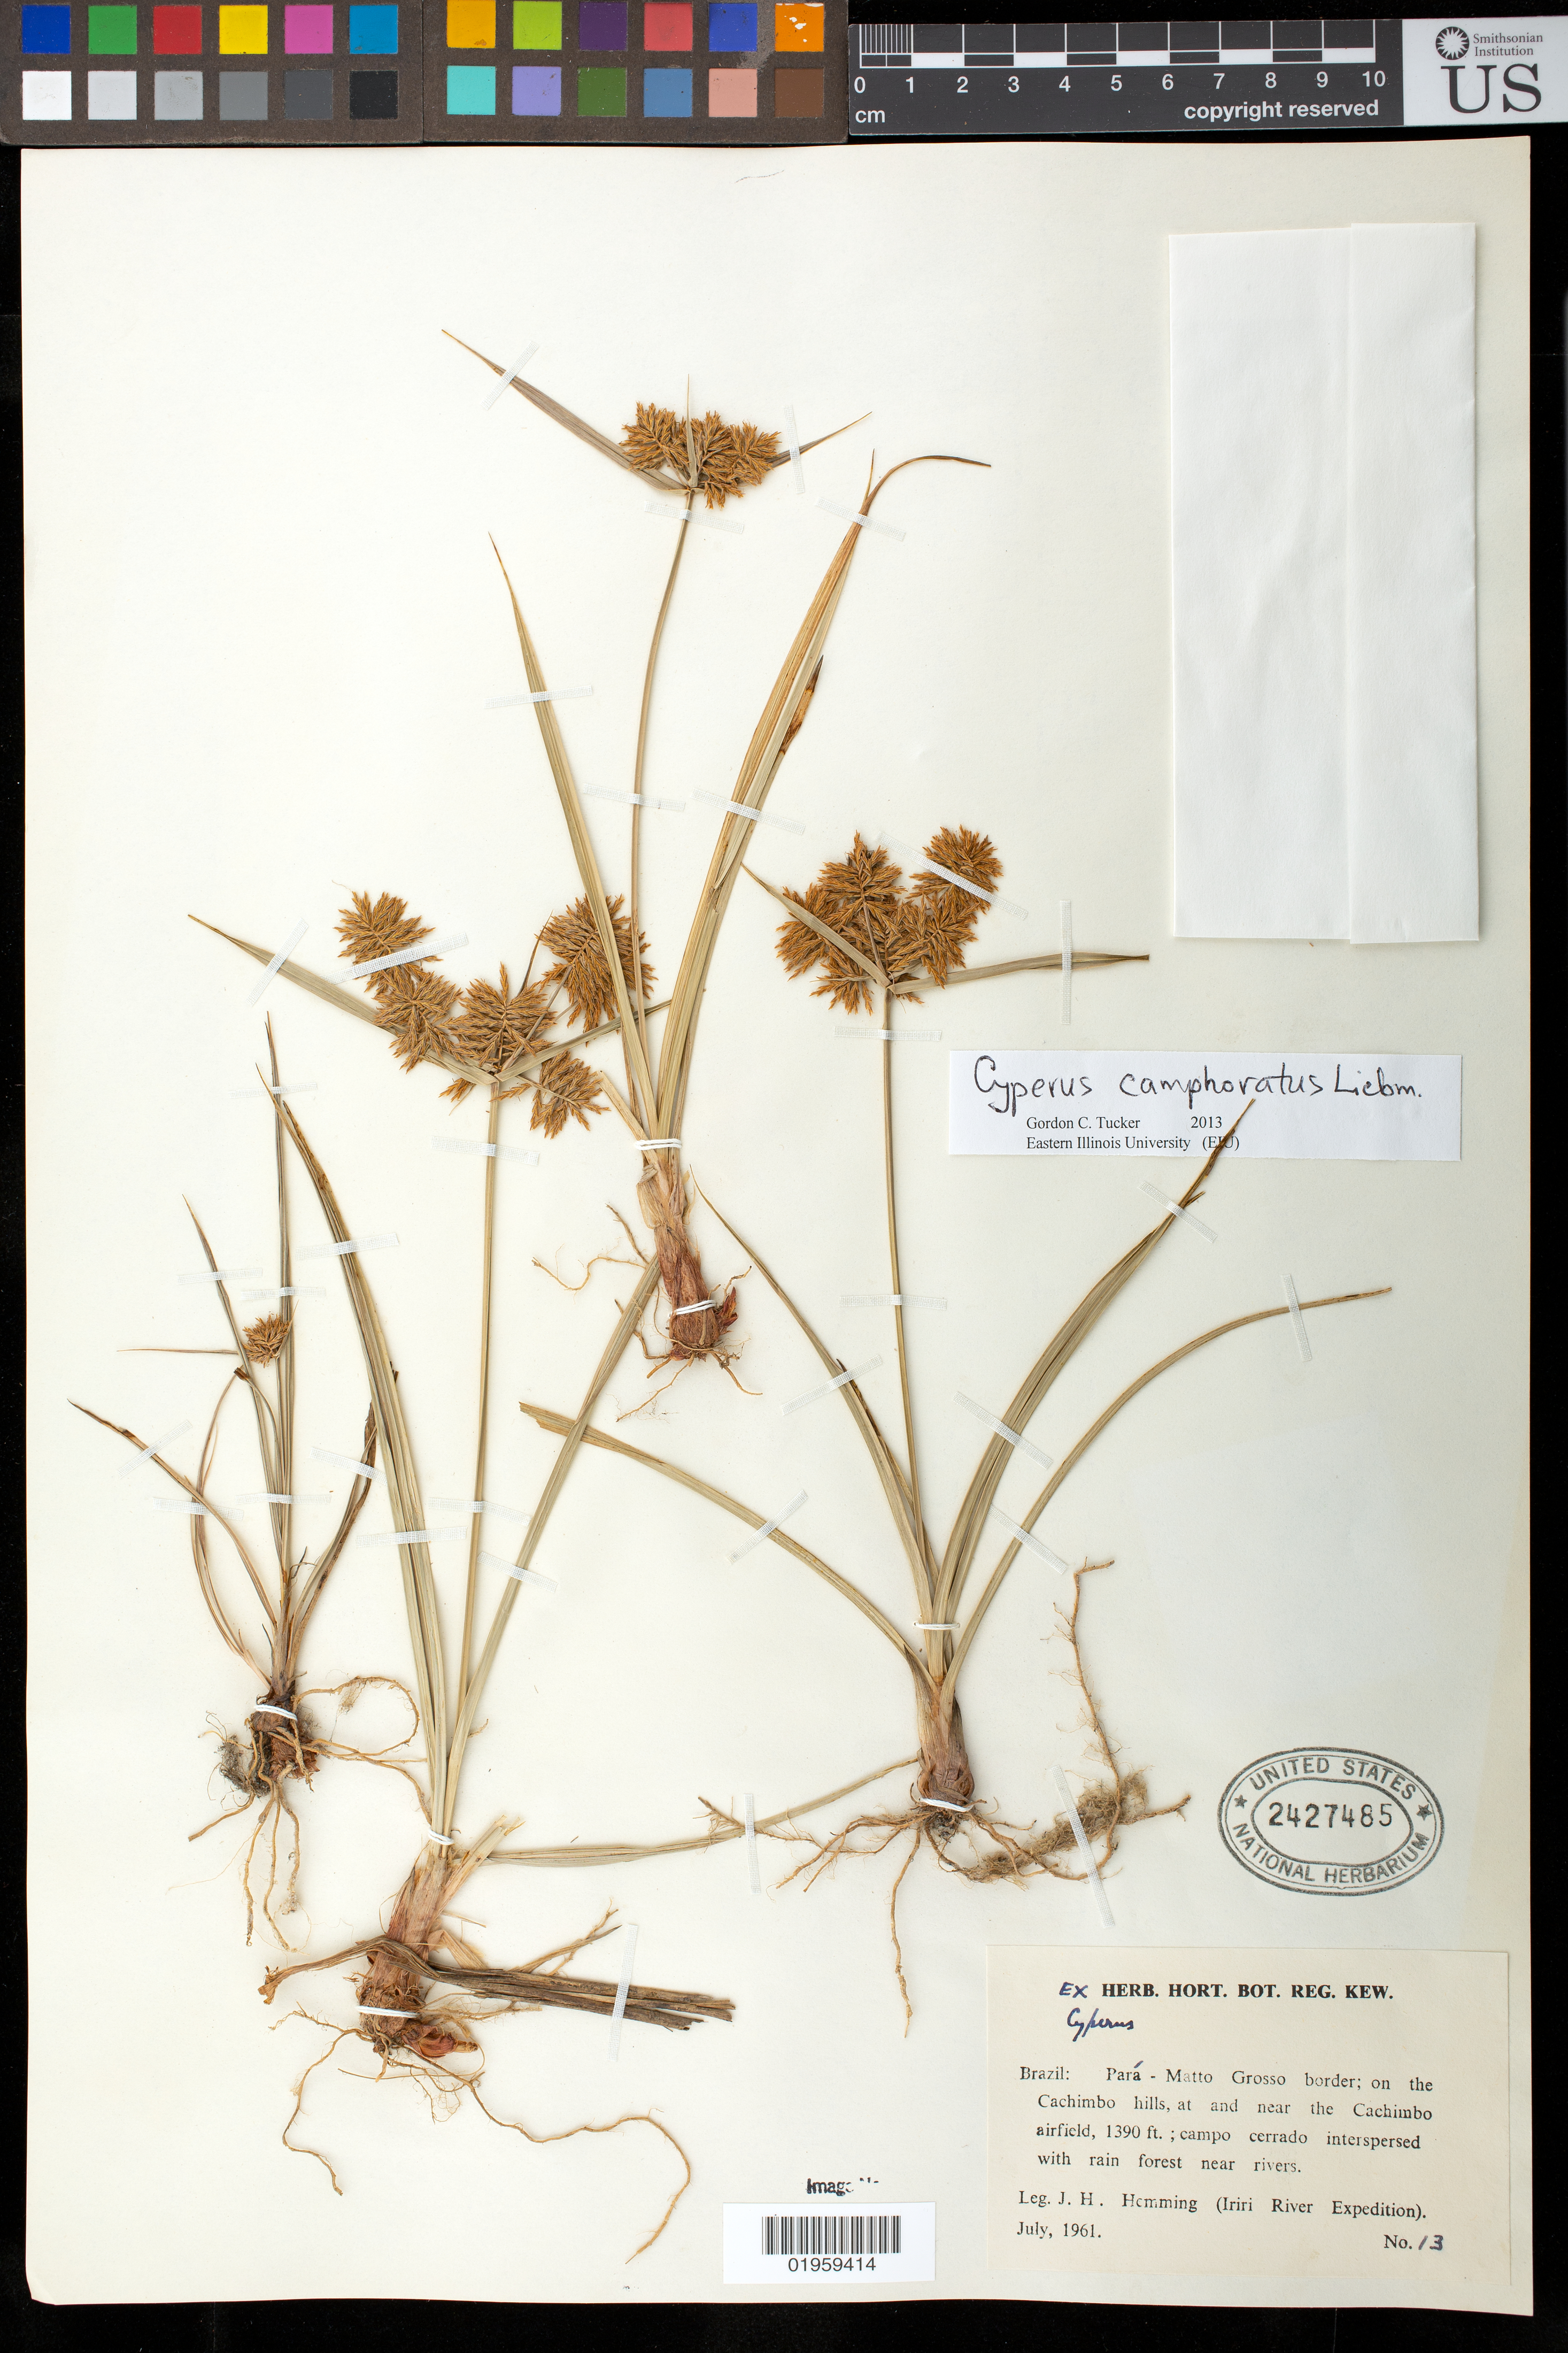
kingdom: Plantae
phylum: Tracheophyta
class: Liliopsida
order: Poales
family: Cyperaceae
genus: Cyperus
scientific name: Cyperus camphoratus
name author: Liebm.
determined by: Tucker, G. C.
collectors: J. Hemming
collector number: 13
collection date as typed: Jul 1961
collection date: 1961-07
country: Brazil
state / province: Pará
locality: Pará-Matto Grosso border; on the Cachimbo Hills, at and near the Cachimbo Airfield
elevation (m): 1390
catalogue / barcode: US 2427485